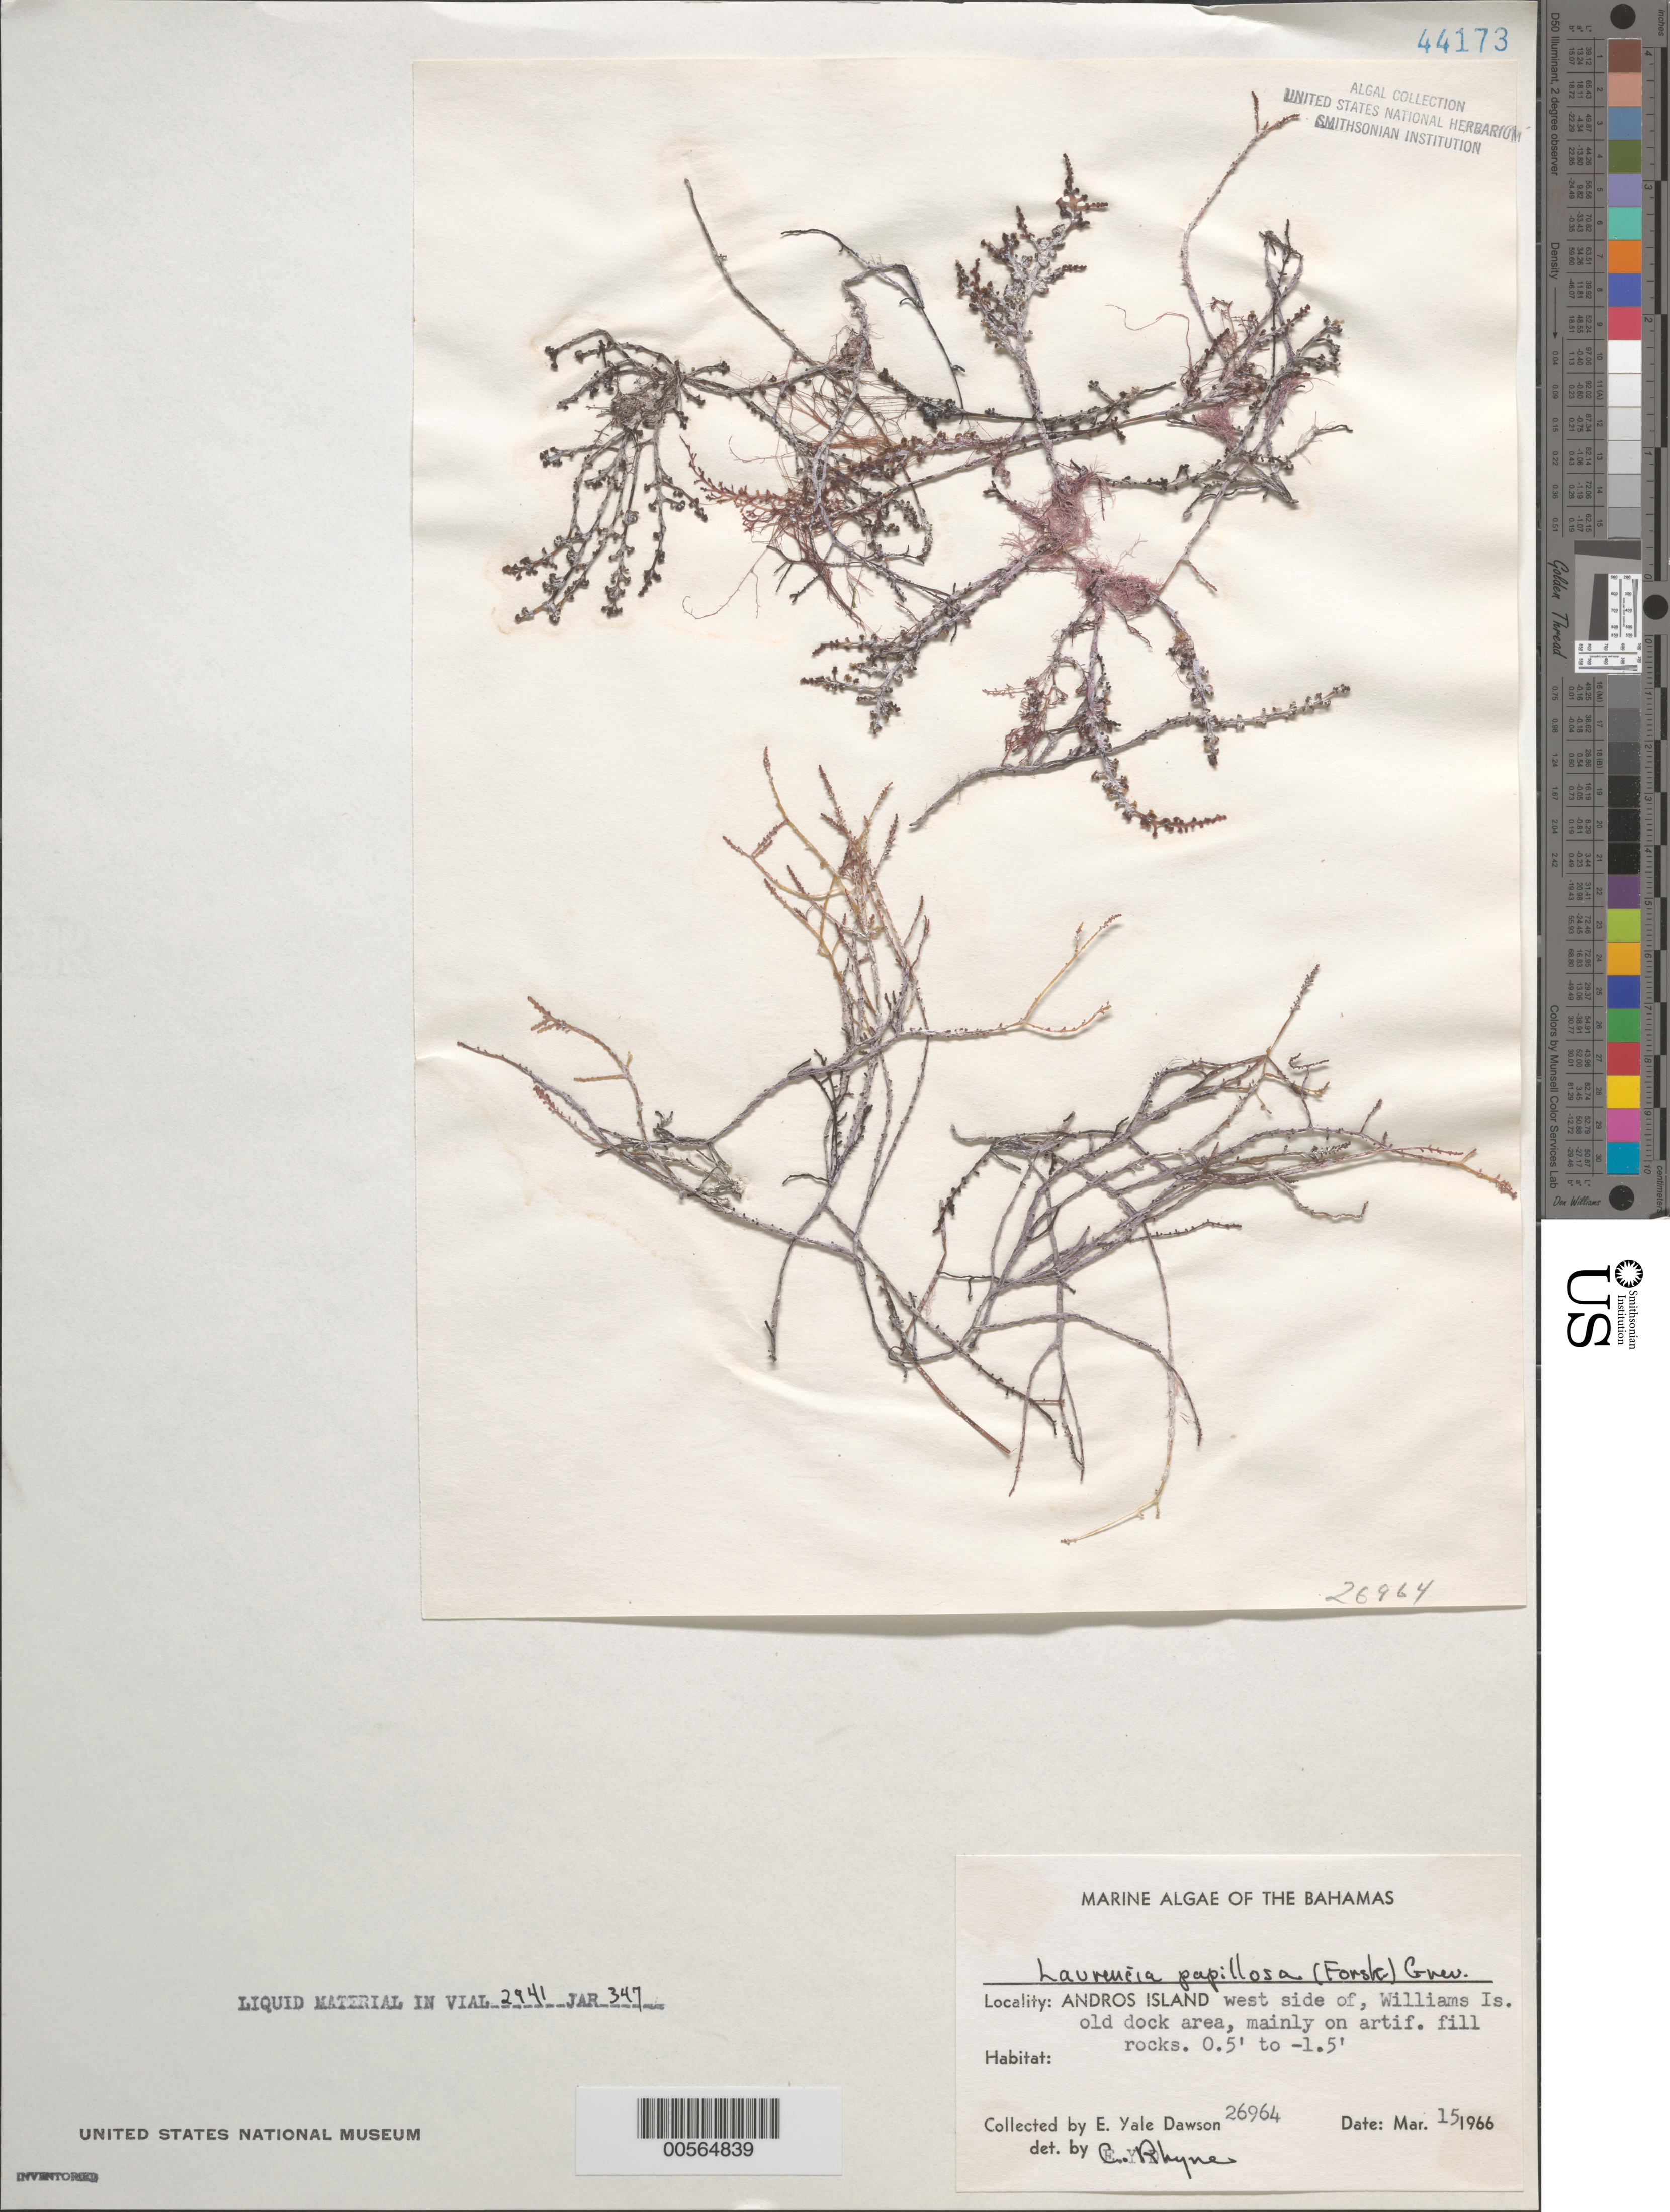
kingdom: Plantae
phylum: Rhodophyta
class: Florideophyceae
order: Ceramiales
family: Rhodomelaceae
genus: Palisada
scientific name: Palisada perforata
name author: (Bory) K.W. Nam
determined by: Algae name updating Project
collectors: E. Y. Dawson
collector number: EYD 26964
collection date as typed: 15 Mar 1966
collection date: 1966-03-15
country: Bahamas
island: Andros Island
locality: West side of Andros Island, Williams Island old dock area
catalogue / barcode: US 44173